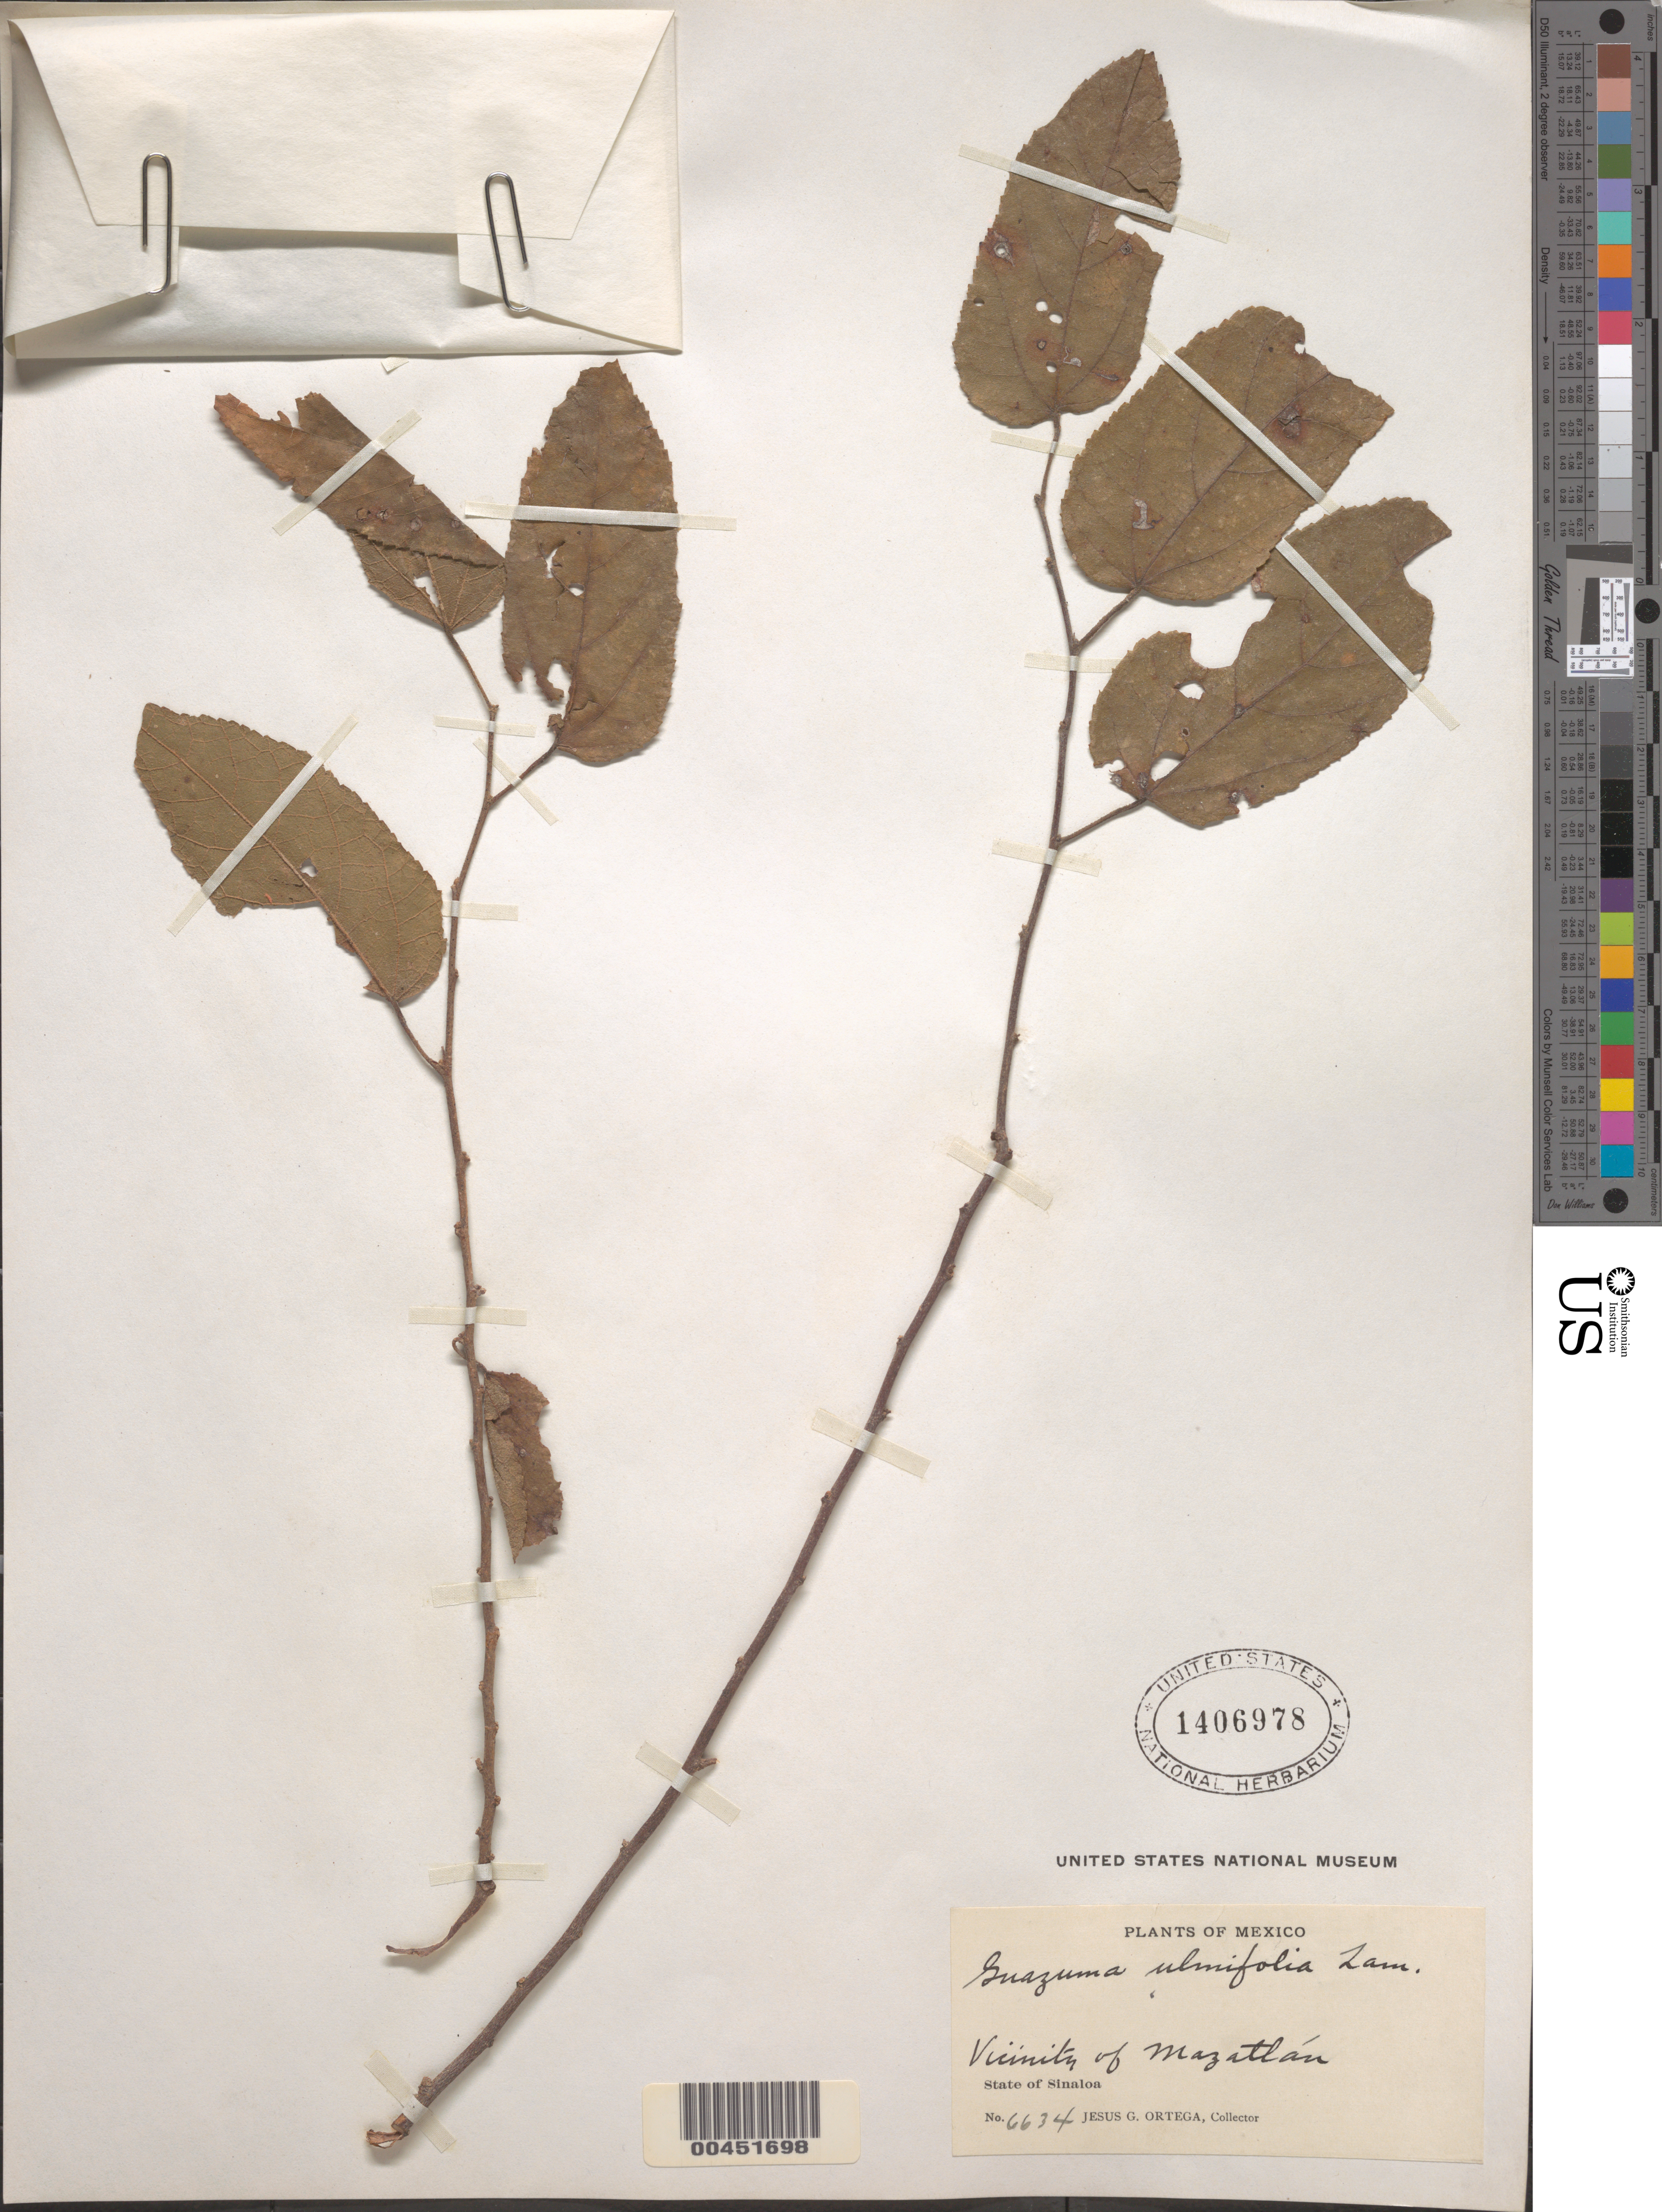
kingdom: Plantae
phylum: Tracheophyta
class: Magnoliopsida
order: Malvales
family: Malvaceae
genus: Guazuma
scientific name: Guazuma ulmifolia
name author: Lam.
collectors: J. Ortega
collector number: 6634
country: Mexico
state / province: Sinaloa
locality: vicinity of Mazatlan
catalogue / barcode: US 1406978